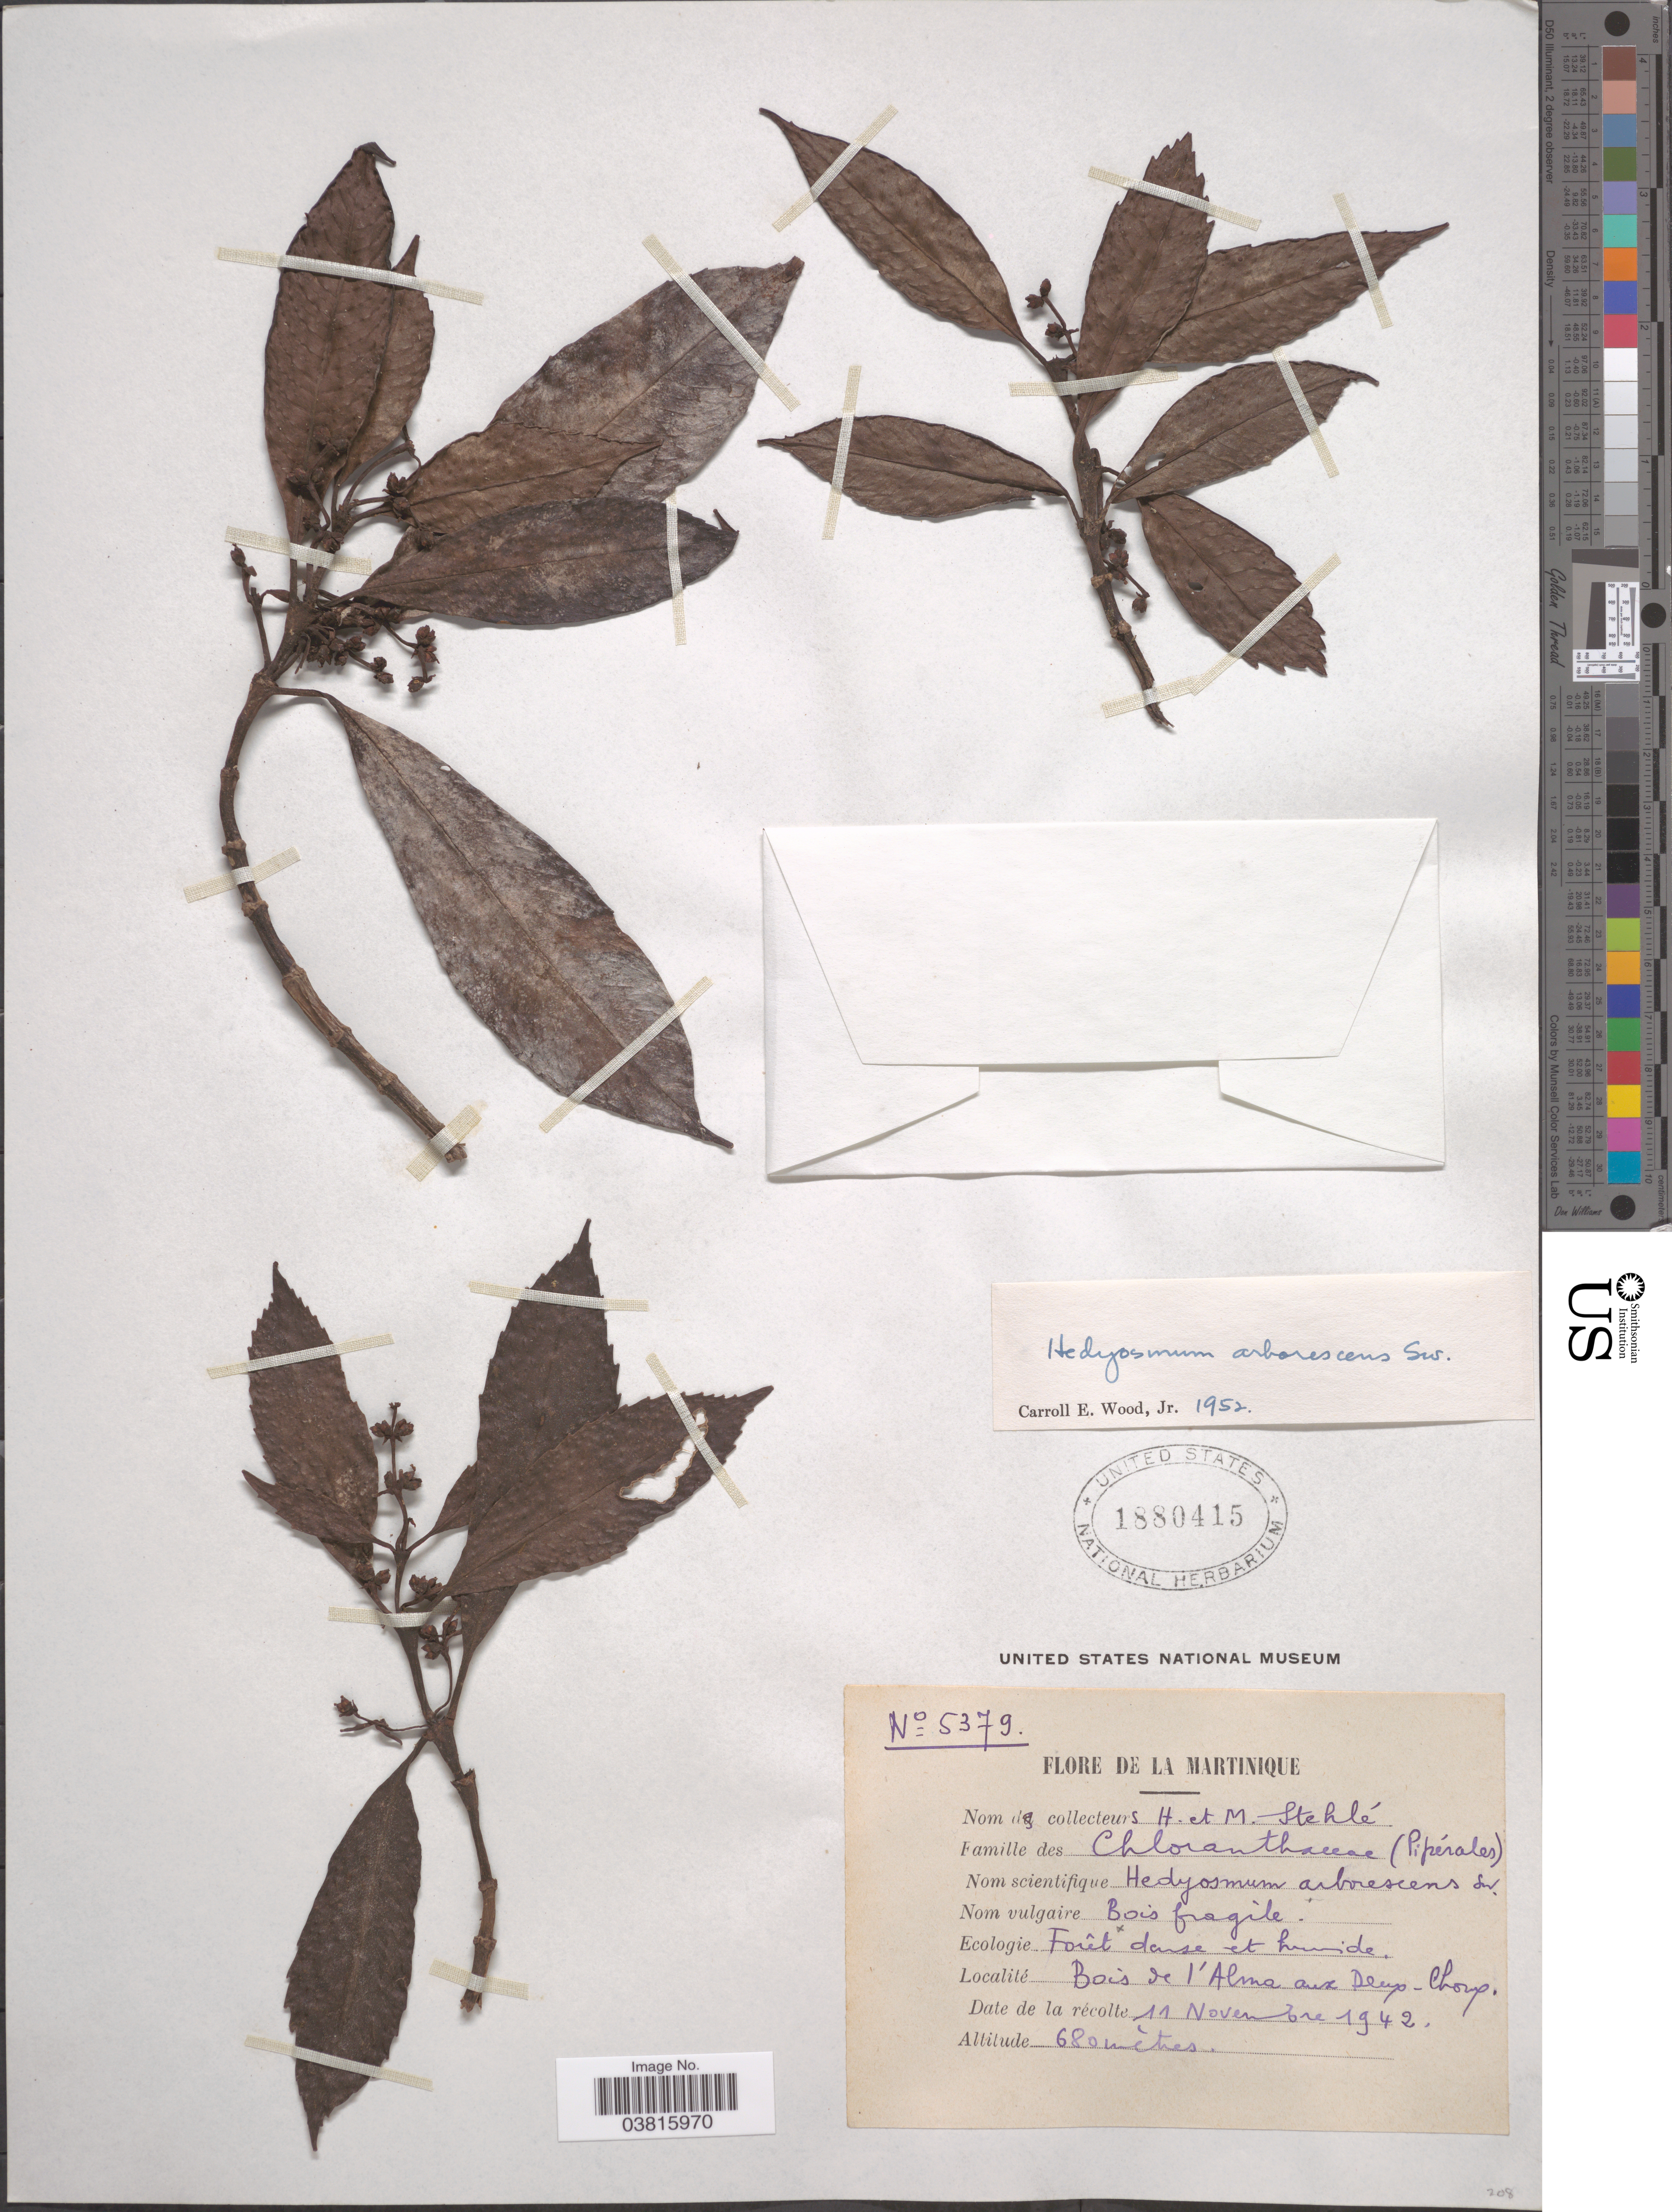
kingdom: Plantae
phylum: Tracheophyta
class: Magnoliopsida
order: Chloranthales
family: Chloranthaceae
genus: Hedyosmum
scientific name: Hedyosmum arborescens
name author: Sw.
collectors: H. Stehlé & M. Stehlé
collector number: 5379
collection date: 1942-11-11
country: Martinique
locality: Bois de l'Alma aux Deux-Choux.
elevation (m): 680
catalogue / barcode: US 1880415